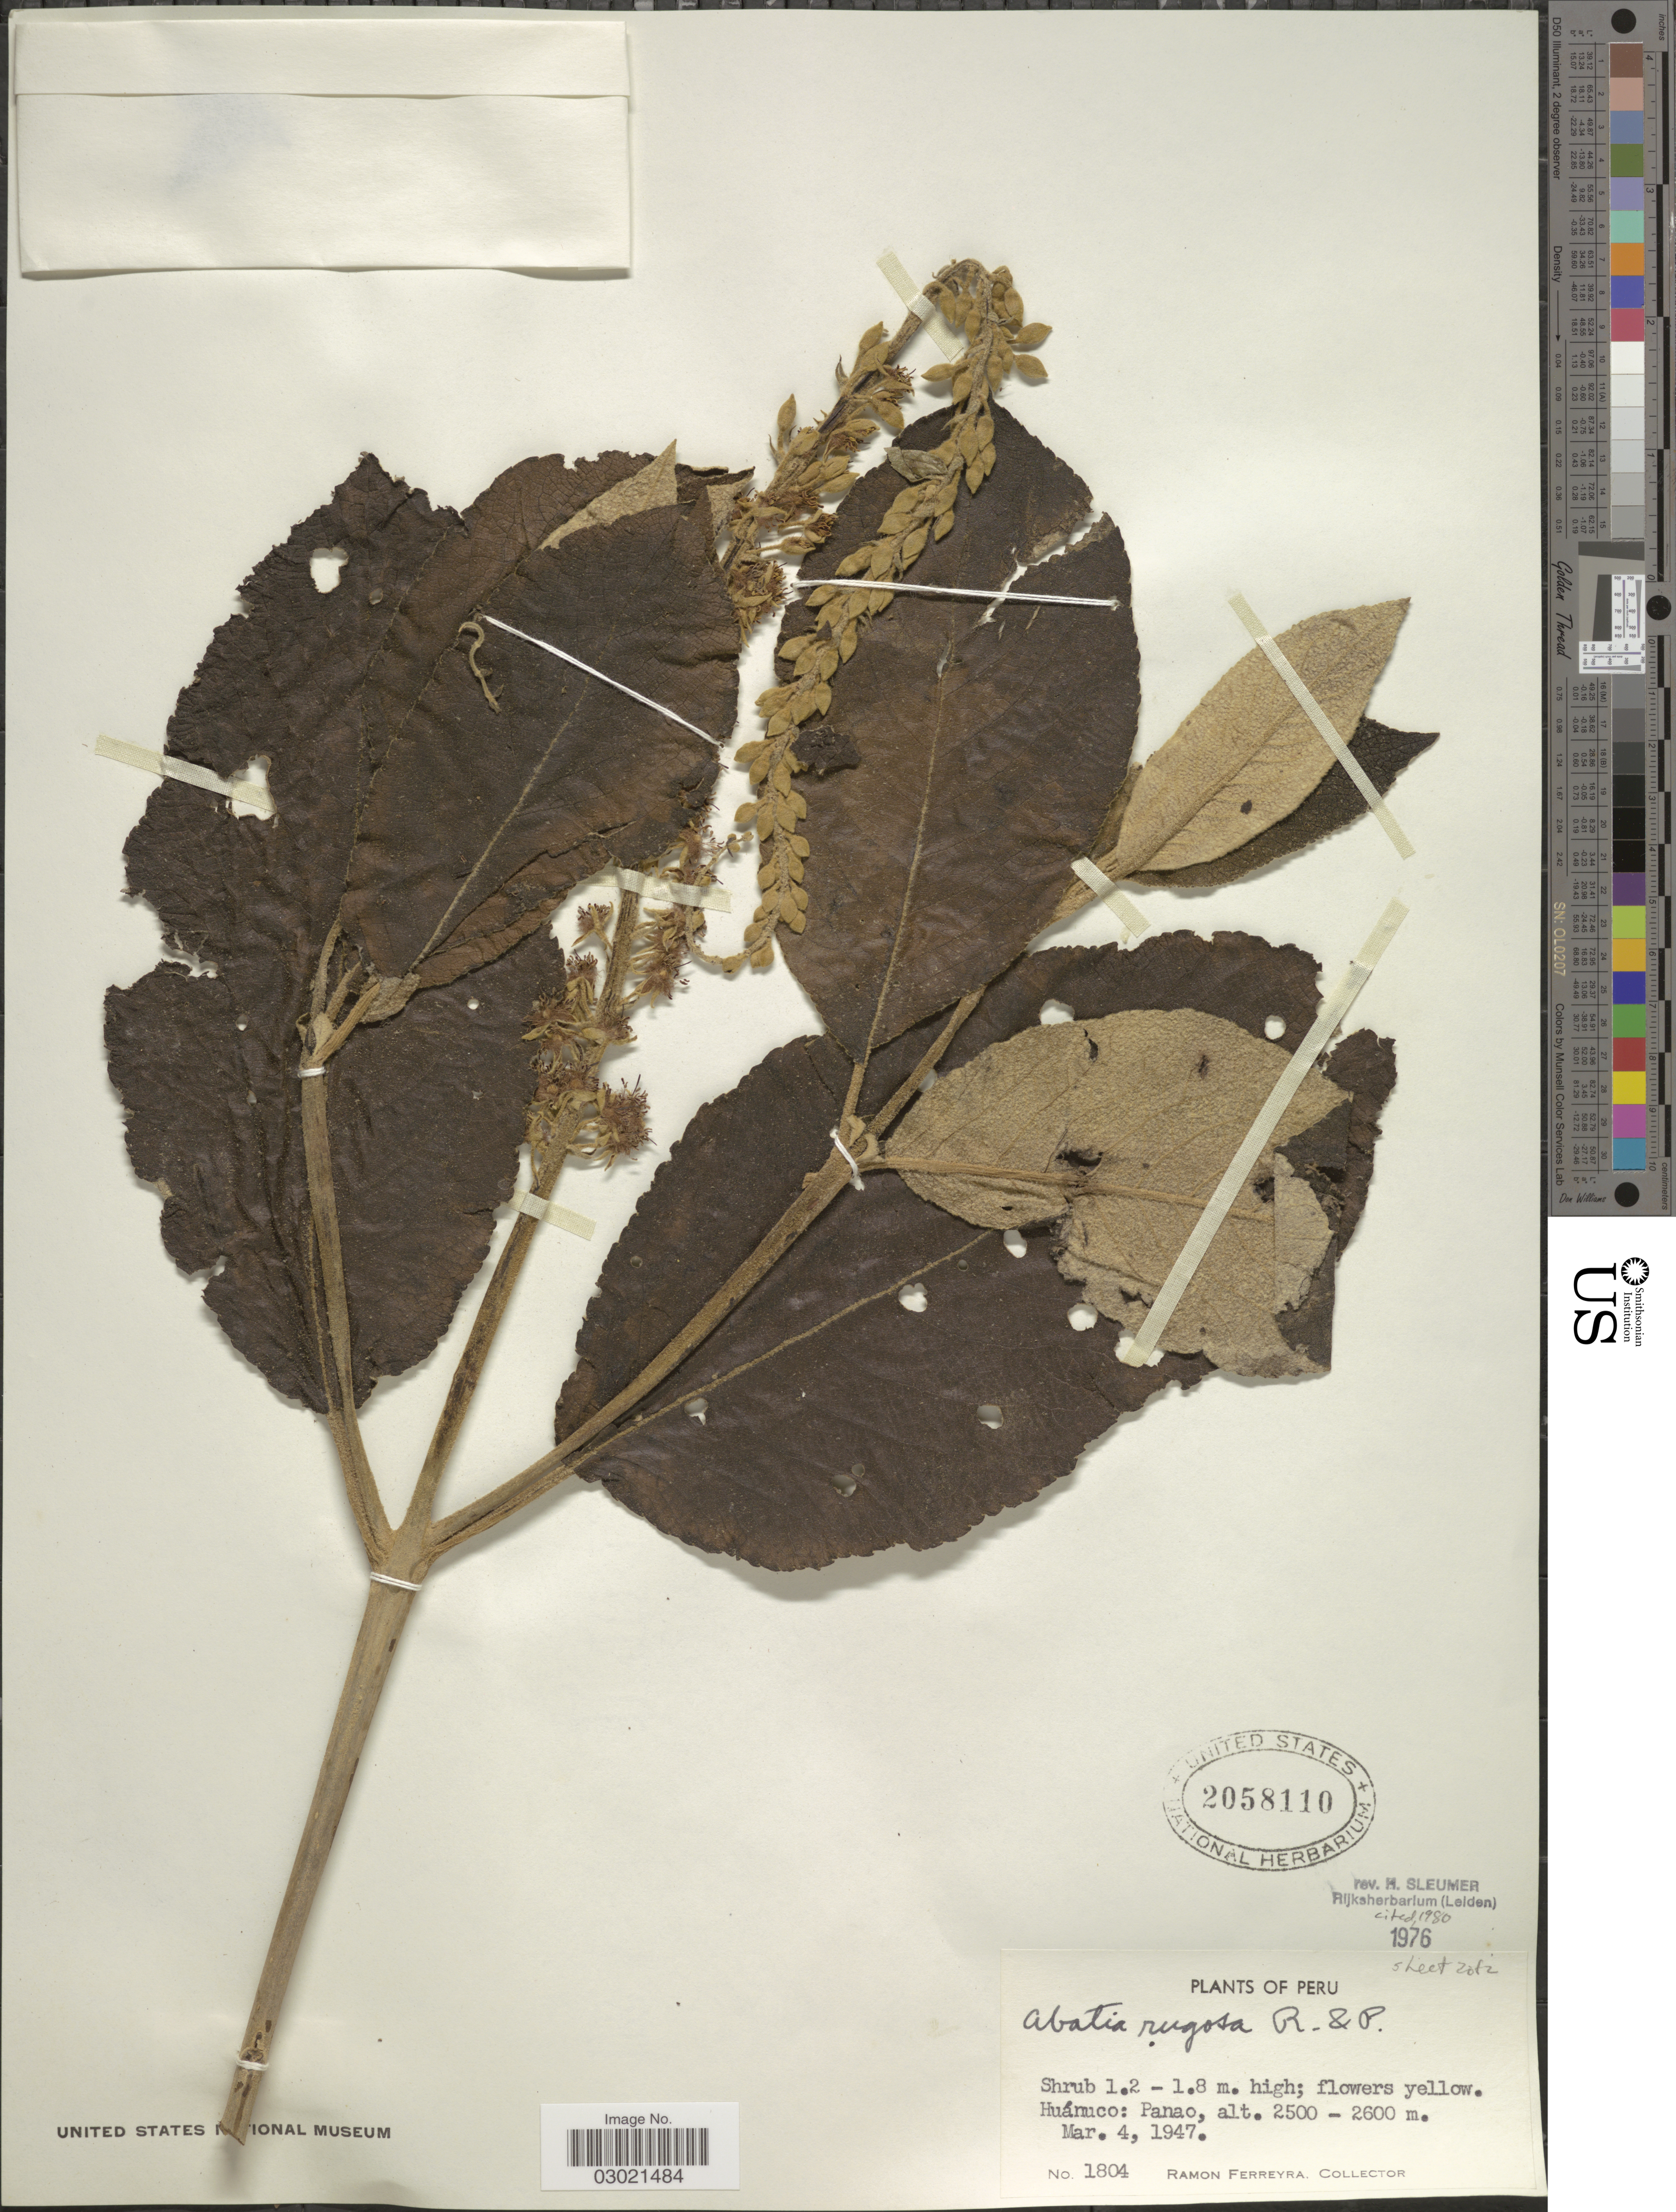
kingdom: Plantae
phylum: Tracheophyta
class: Magnoliopsida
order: Malpighiales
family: Salicaceae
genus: Abatia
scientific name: Abatia rugosa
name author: Ruiz & Pav.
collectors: R. A. Ferreyra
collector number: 1804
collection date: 1947-03-04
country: Peru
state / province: Huánuco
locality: Huánuco: Panao.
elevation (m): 2500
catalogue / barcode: US 2058110